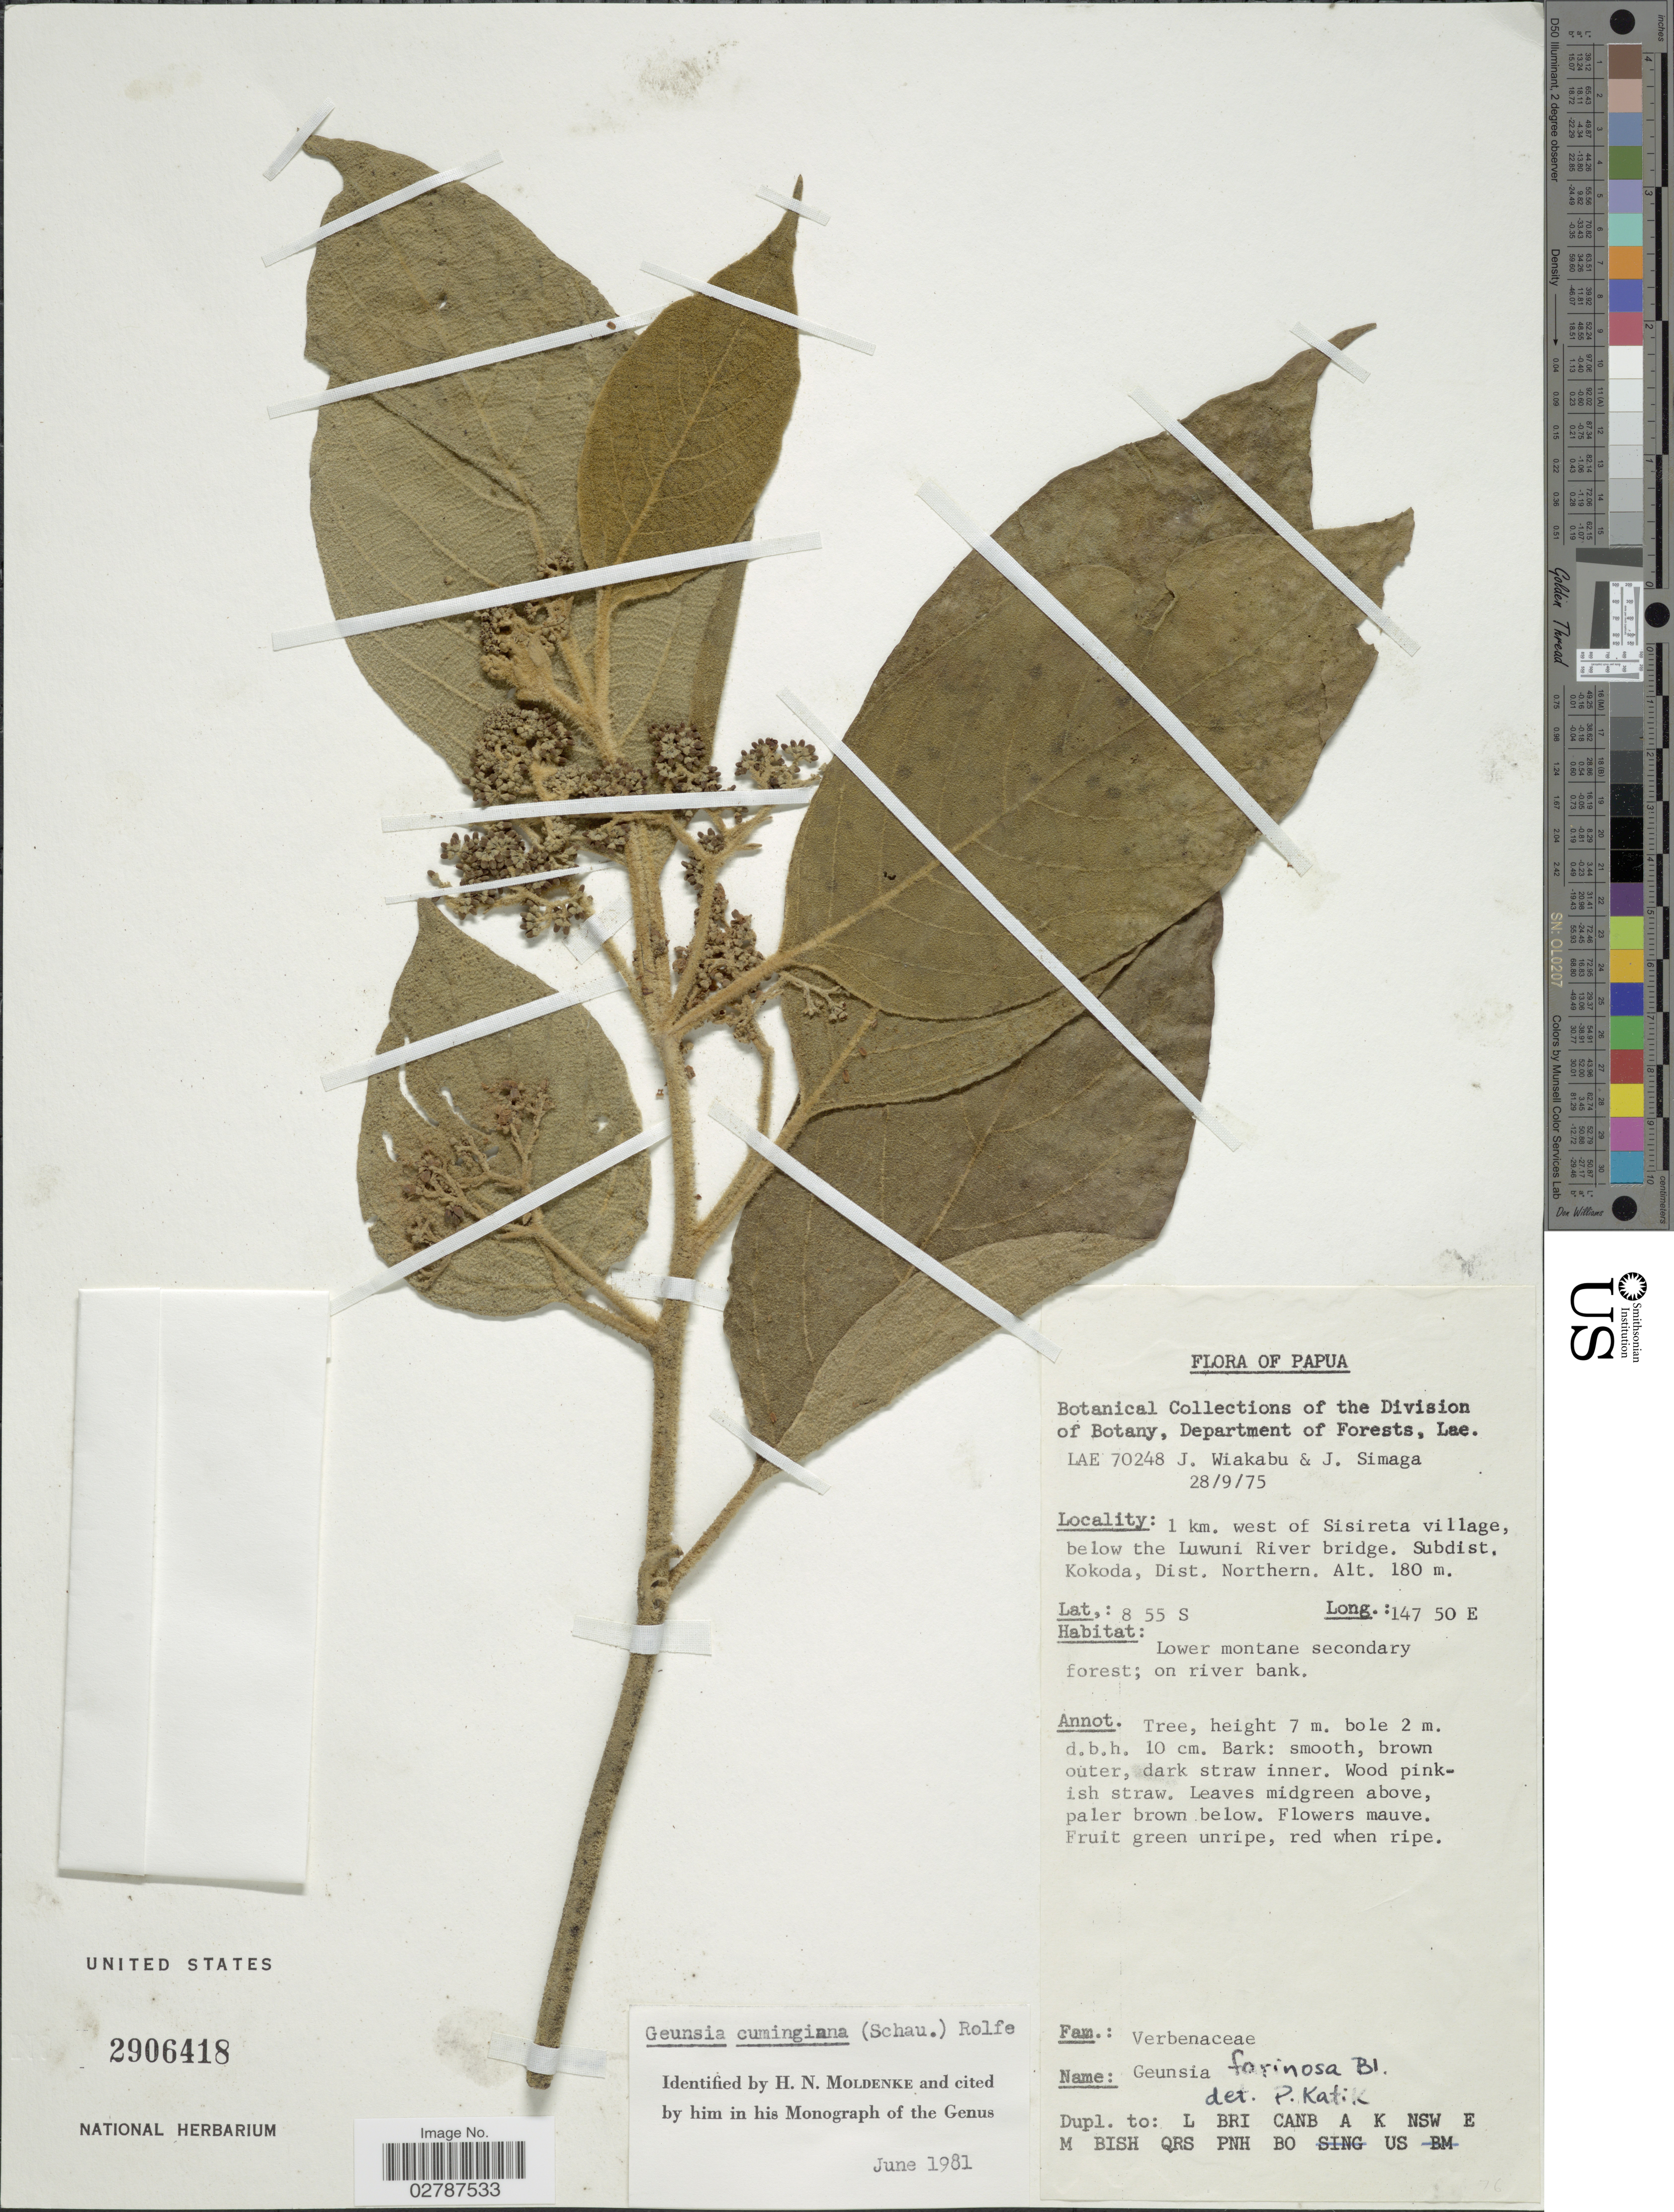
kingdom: Plantae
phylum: Tracheophyta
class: Magnoliopsida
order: Lamiales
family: Lamiaceae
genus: Callicarpa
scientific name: Callicarpa cumingiana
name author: Schauer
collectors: J. Wiakabu & J. Simaga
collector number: LAE70248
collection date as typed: Transcribed d/m/y: 28/9/75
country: Papua New Guinea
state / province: Northern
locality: Papua. 1 km. west of Sisireta village, below the Luwuni River Bridge. Subdist, Kokoda, Dist. Northern.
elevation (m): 180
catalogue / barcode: US 2906418